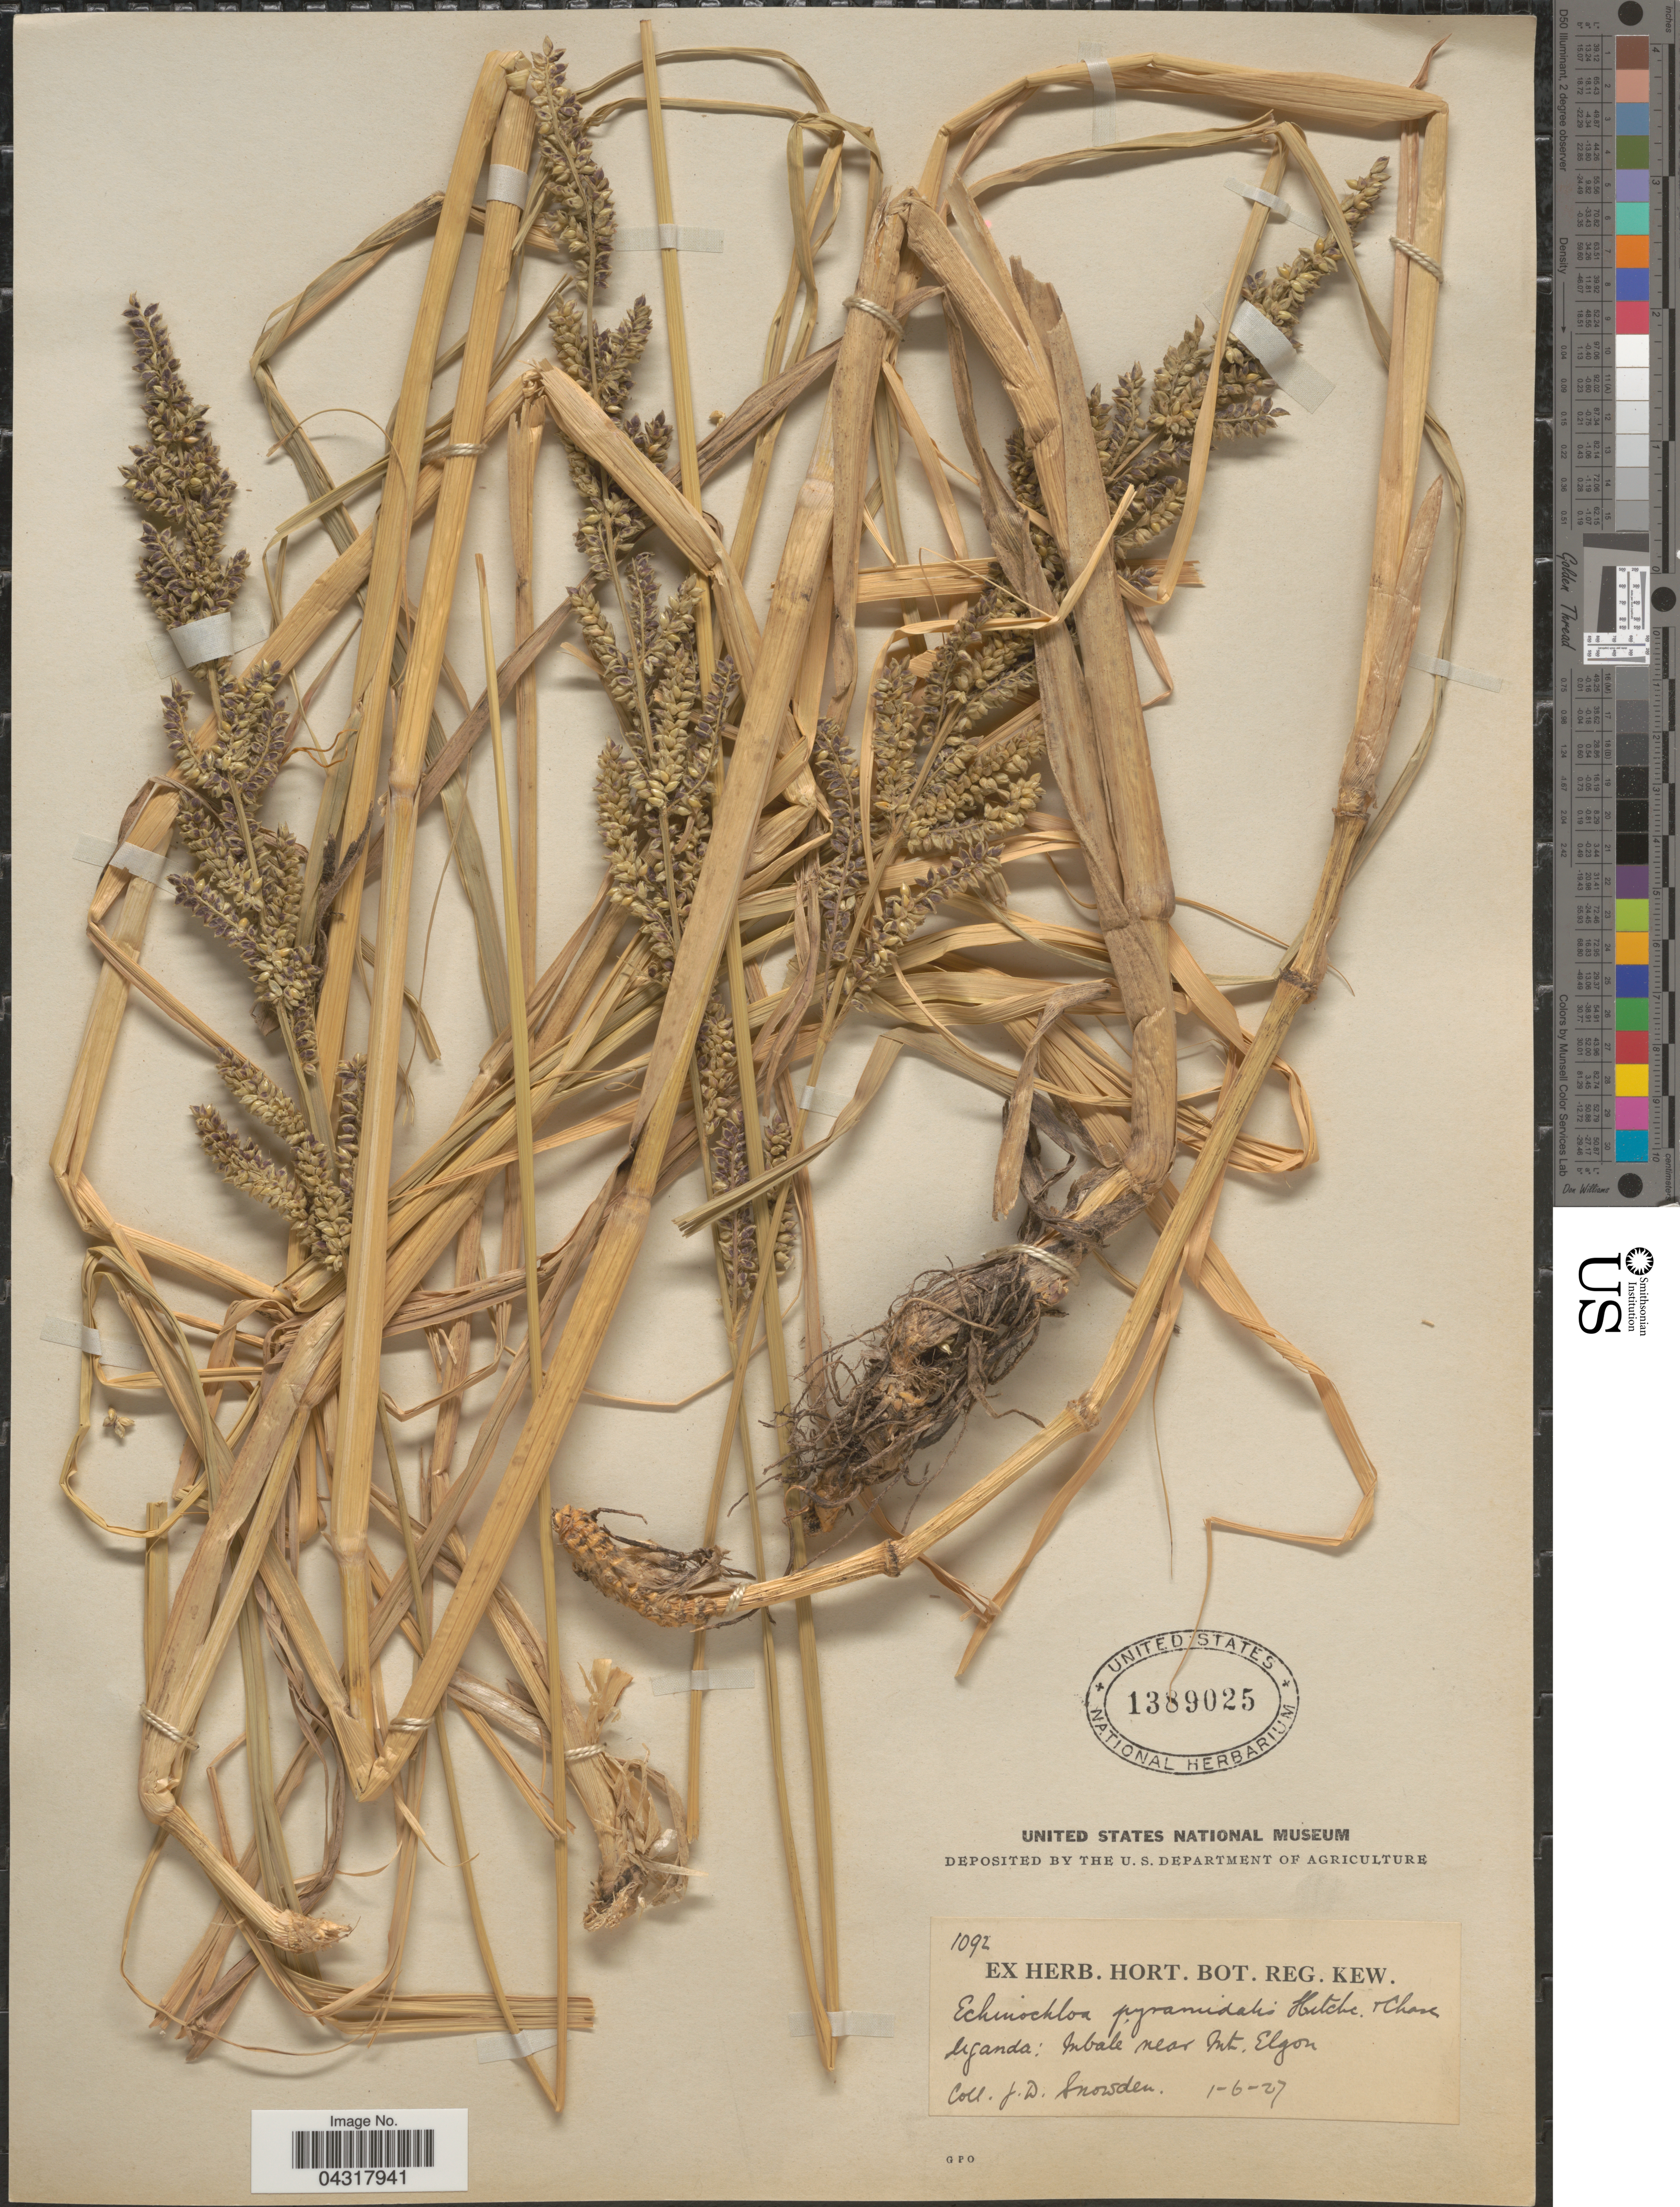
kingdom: Plantae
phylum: Tracheophyta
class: Liliopsida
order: Poales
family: Poaceae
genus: Echinochloa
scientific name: Echinochloa pyramidalis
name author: (Lam.) Hitchc. & Chase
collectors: J. Snowden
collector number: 1092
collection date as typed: Transcribed d/m/y: 1/6/27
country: Uganda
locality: Inbale near Mt. Elgon.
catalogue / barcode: US 1389025